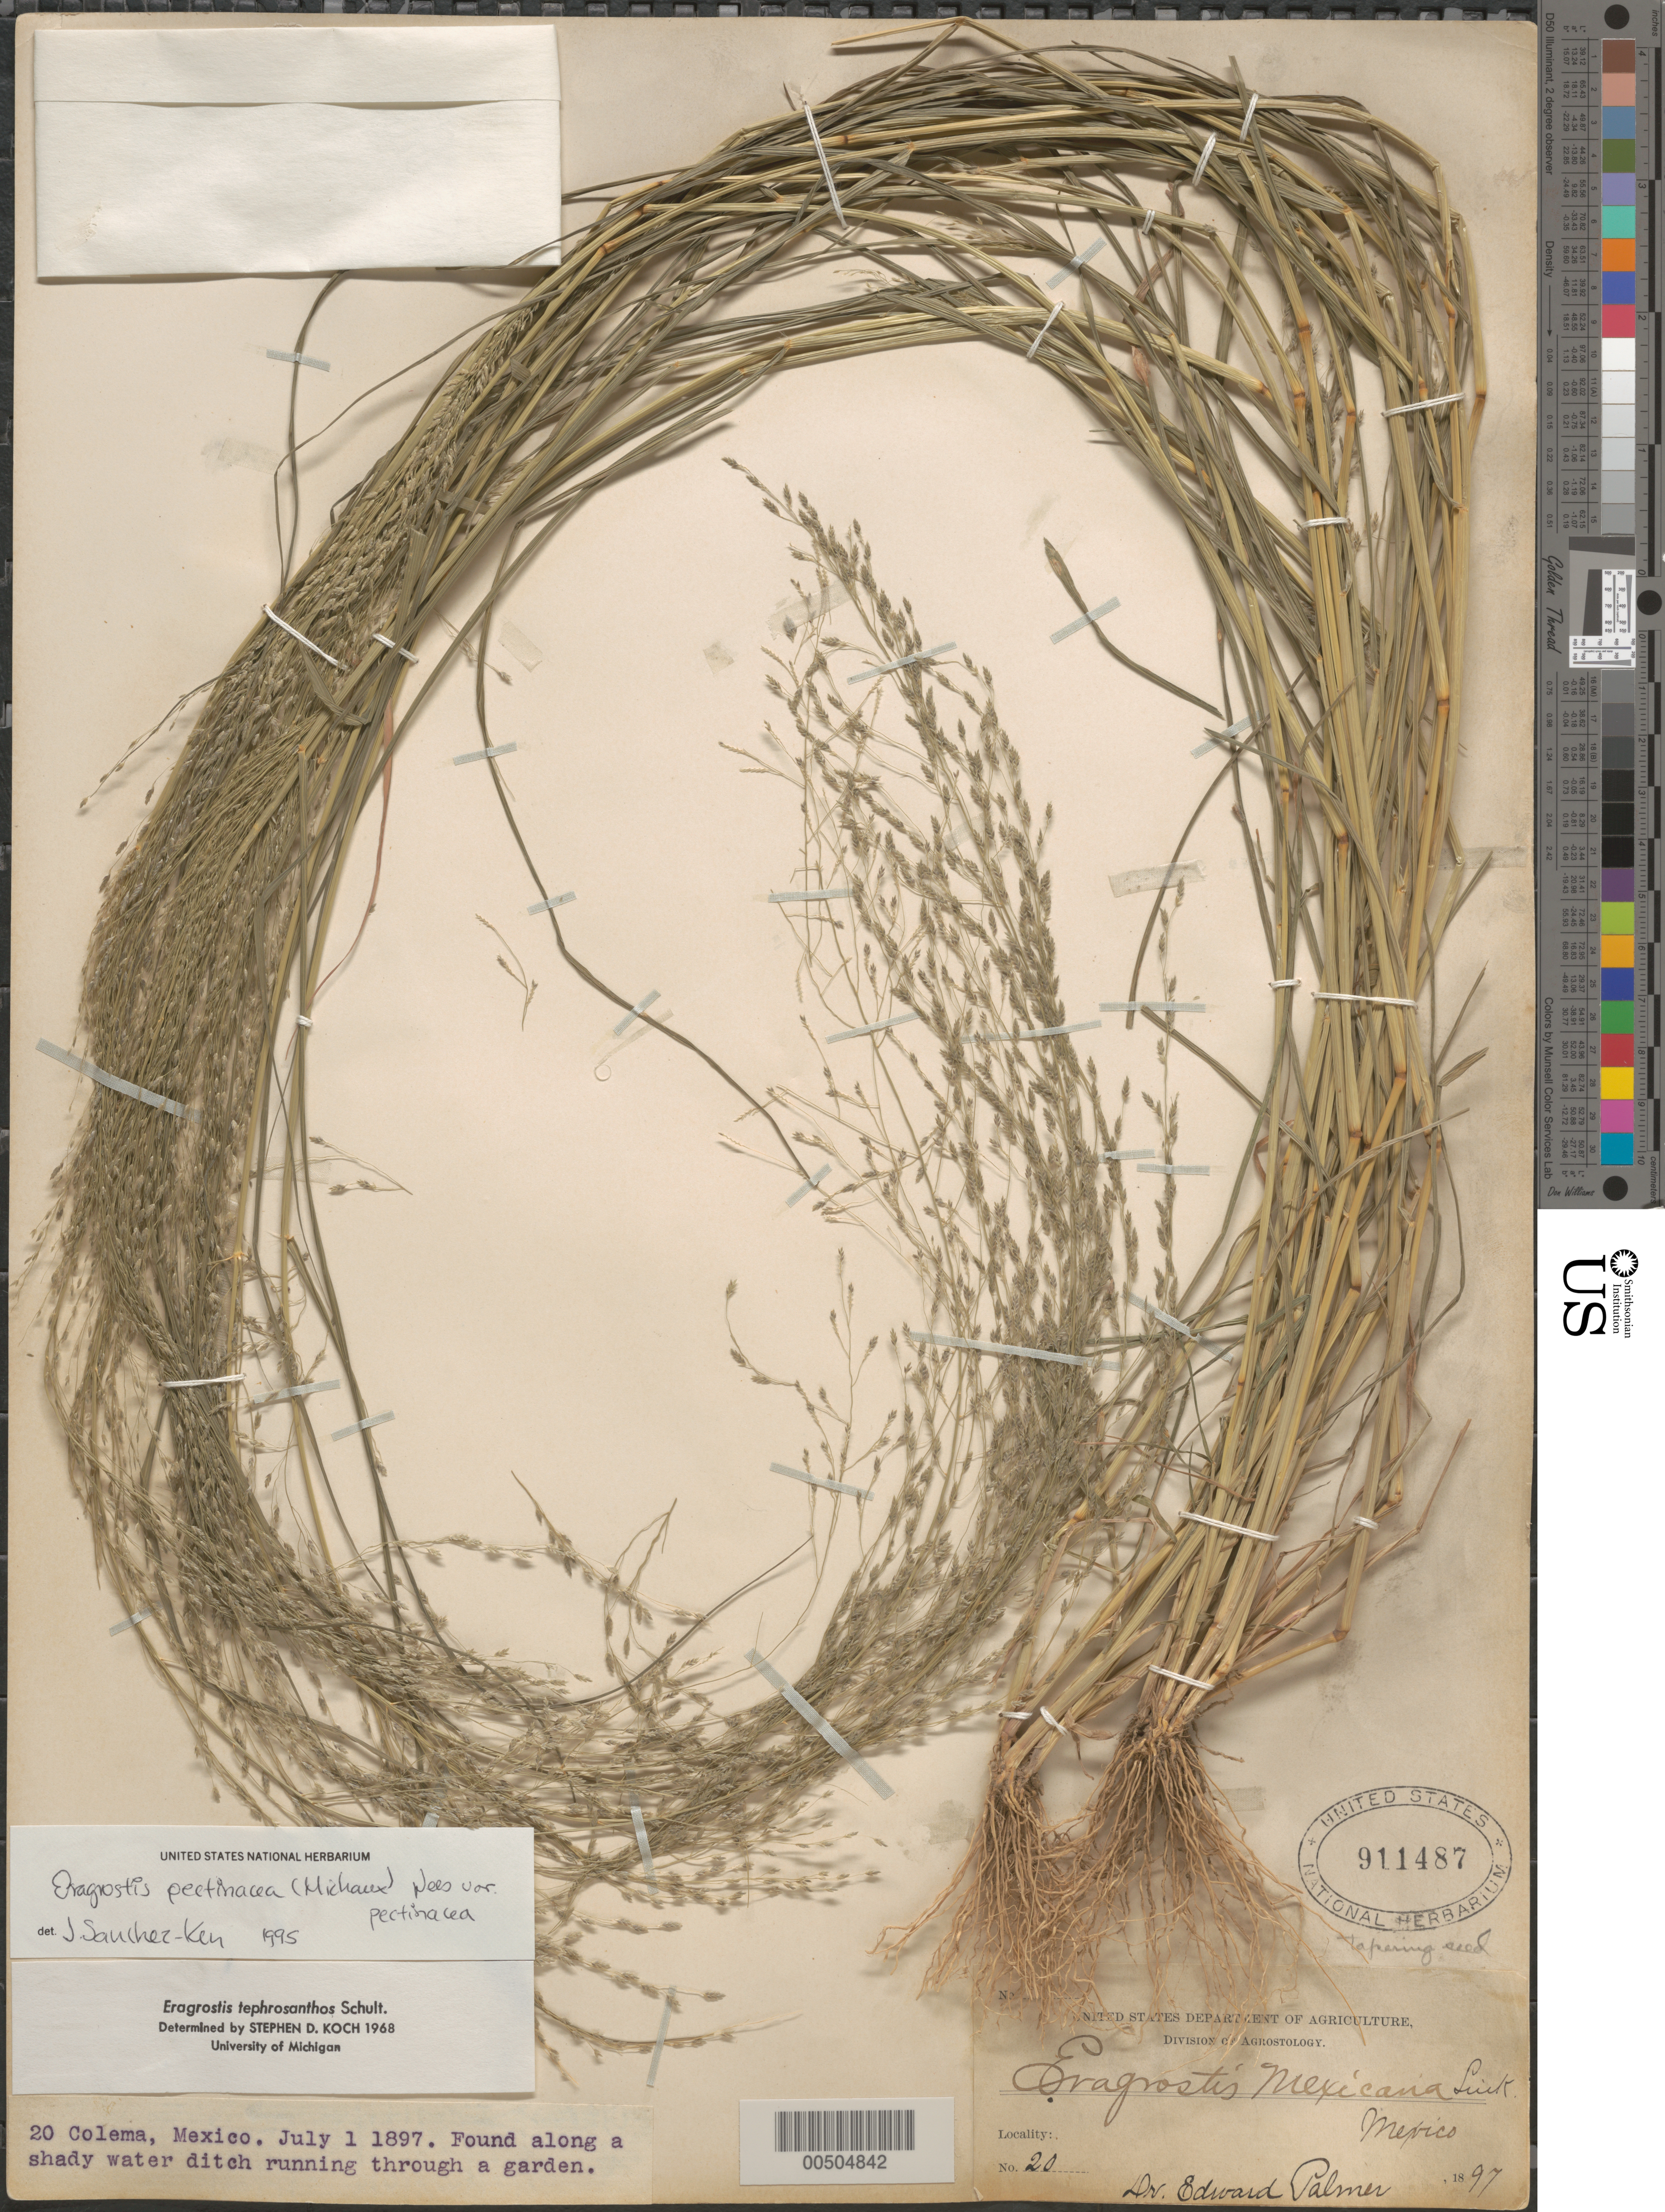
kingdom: Plantae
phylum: Tracheophyta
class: Liliopsida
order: Poales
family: Poaceae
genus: Eragrostis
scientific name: Eragrostis pectinacea var. pectinacea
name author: (Michx.) Nees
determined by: Sánchez-Ken, J. G.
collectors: E. Palmer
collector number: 20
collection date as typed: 1 Jul 1897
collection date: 1897-07-01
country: Mexico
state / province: Colima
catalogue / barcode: US 911487